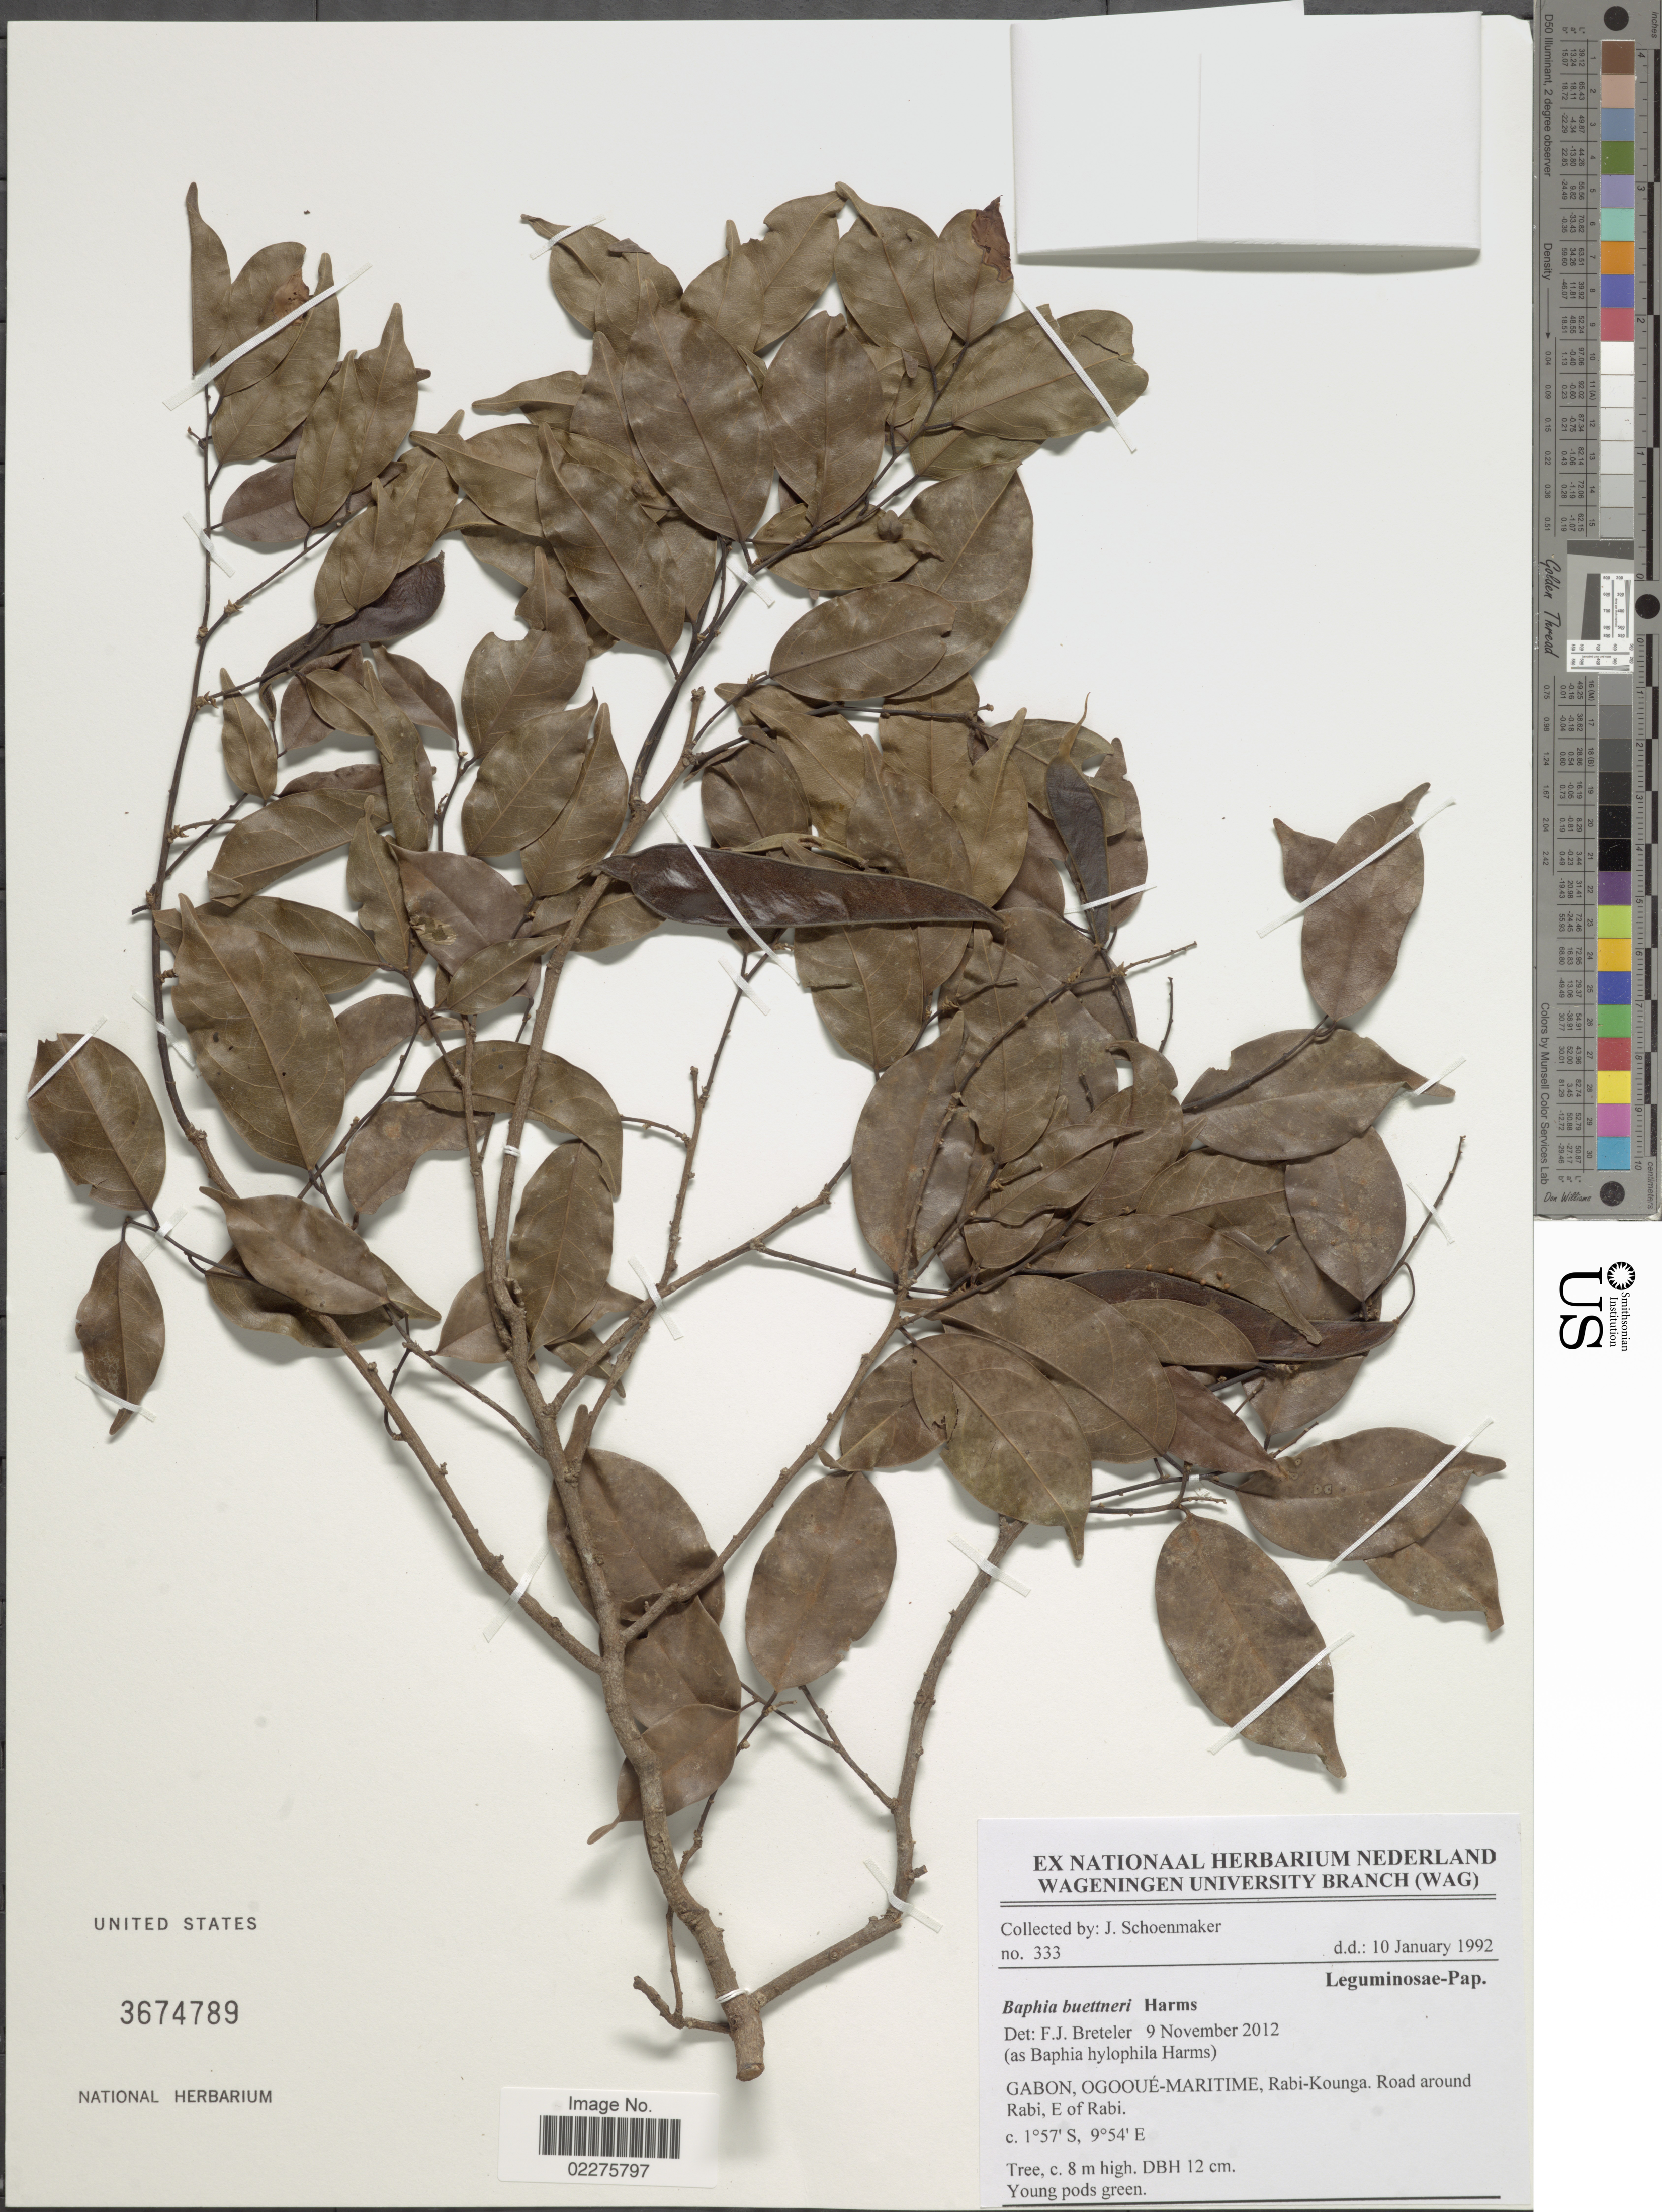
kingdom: Plantae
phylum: Tracheophyta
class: Magnoliopsida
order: Fabales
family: Fabaceae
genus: Baphia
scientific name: Baphia buettneri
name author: Harms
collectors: J. Schoenmaker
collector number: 333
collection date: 1992-01-10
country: Gabon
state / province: Ogooue-Maritime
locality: Rabi-Kounga. Road around Rabi, E of Rabi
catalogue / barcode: US 3674789